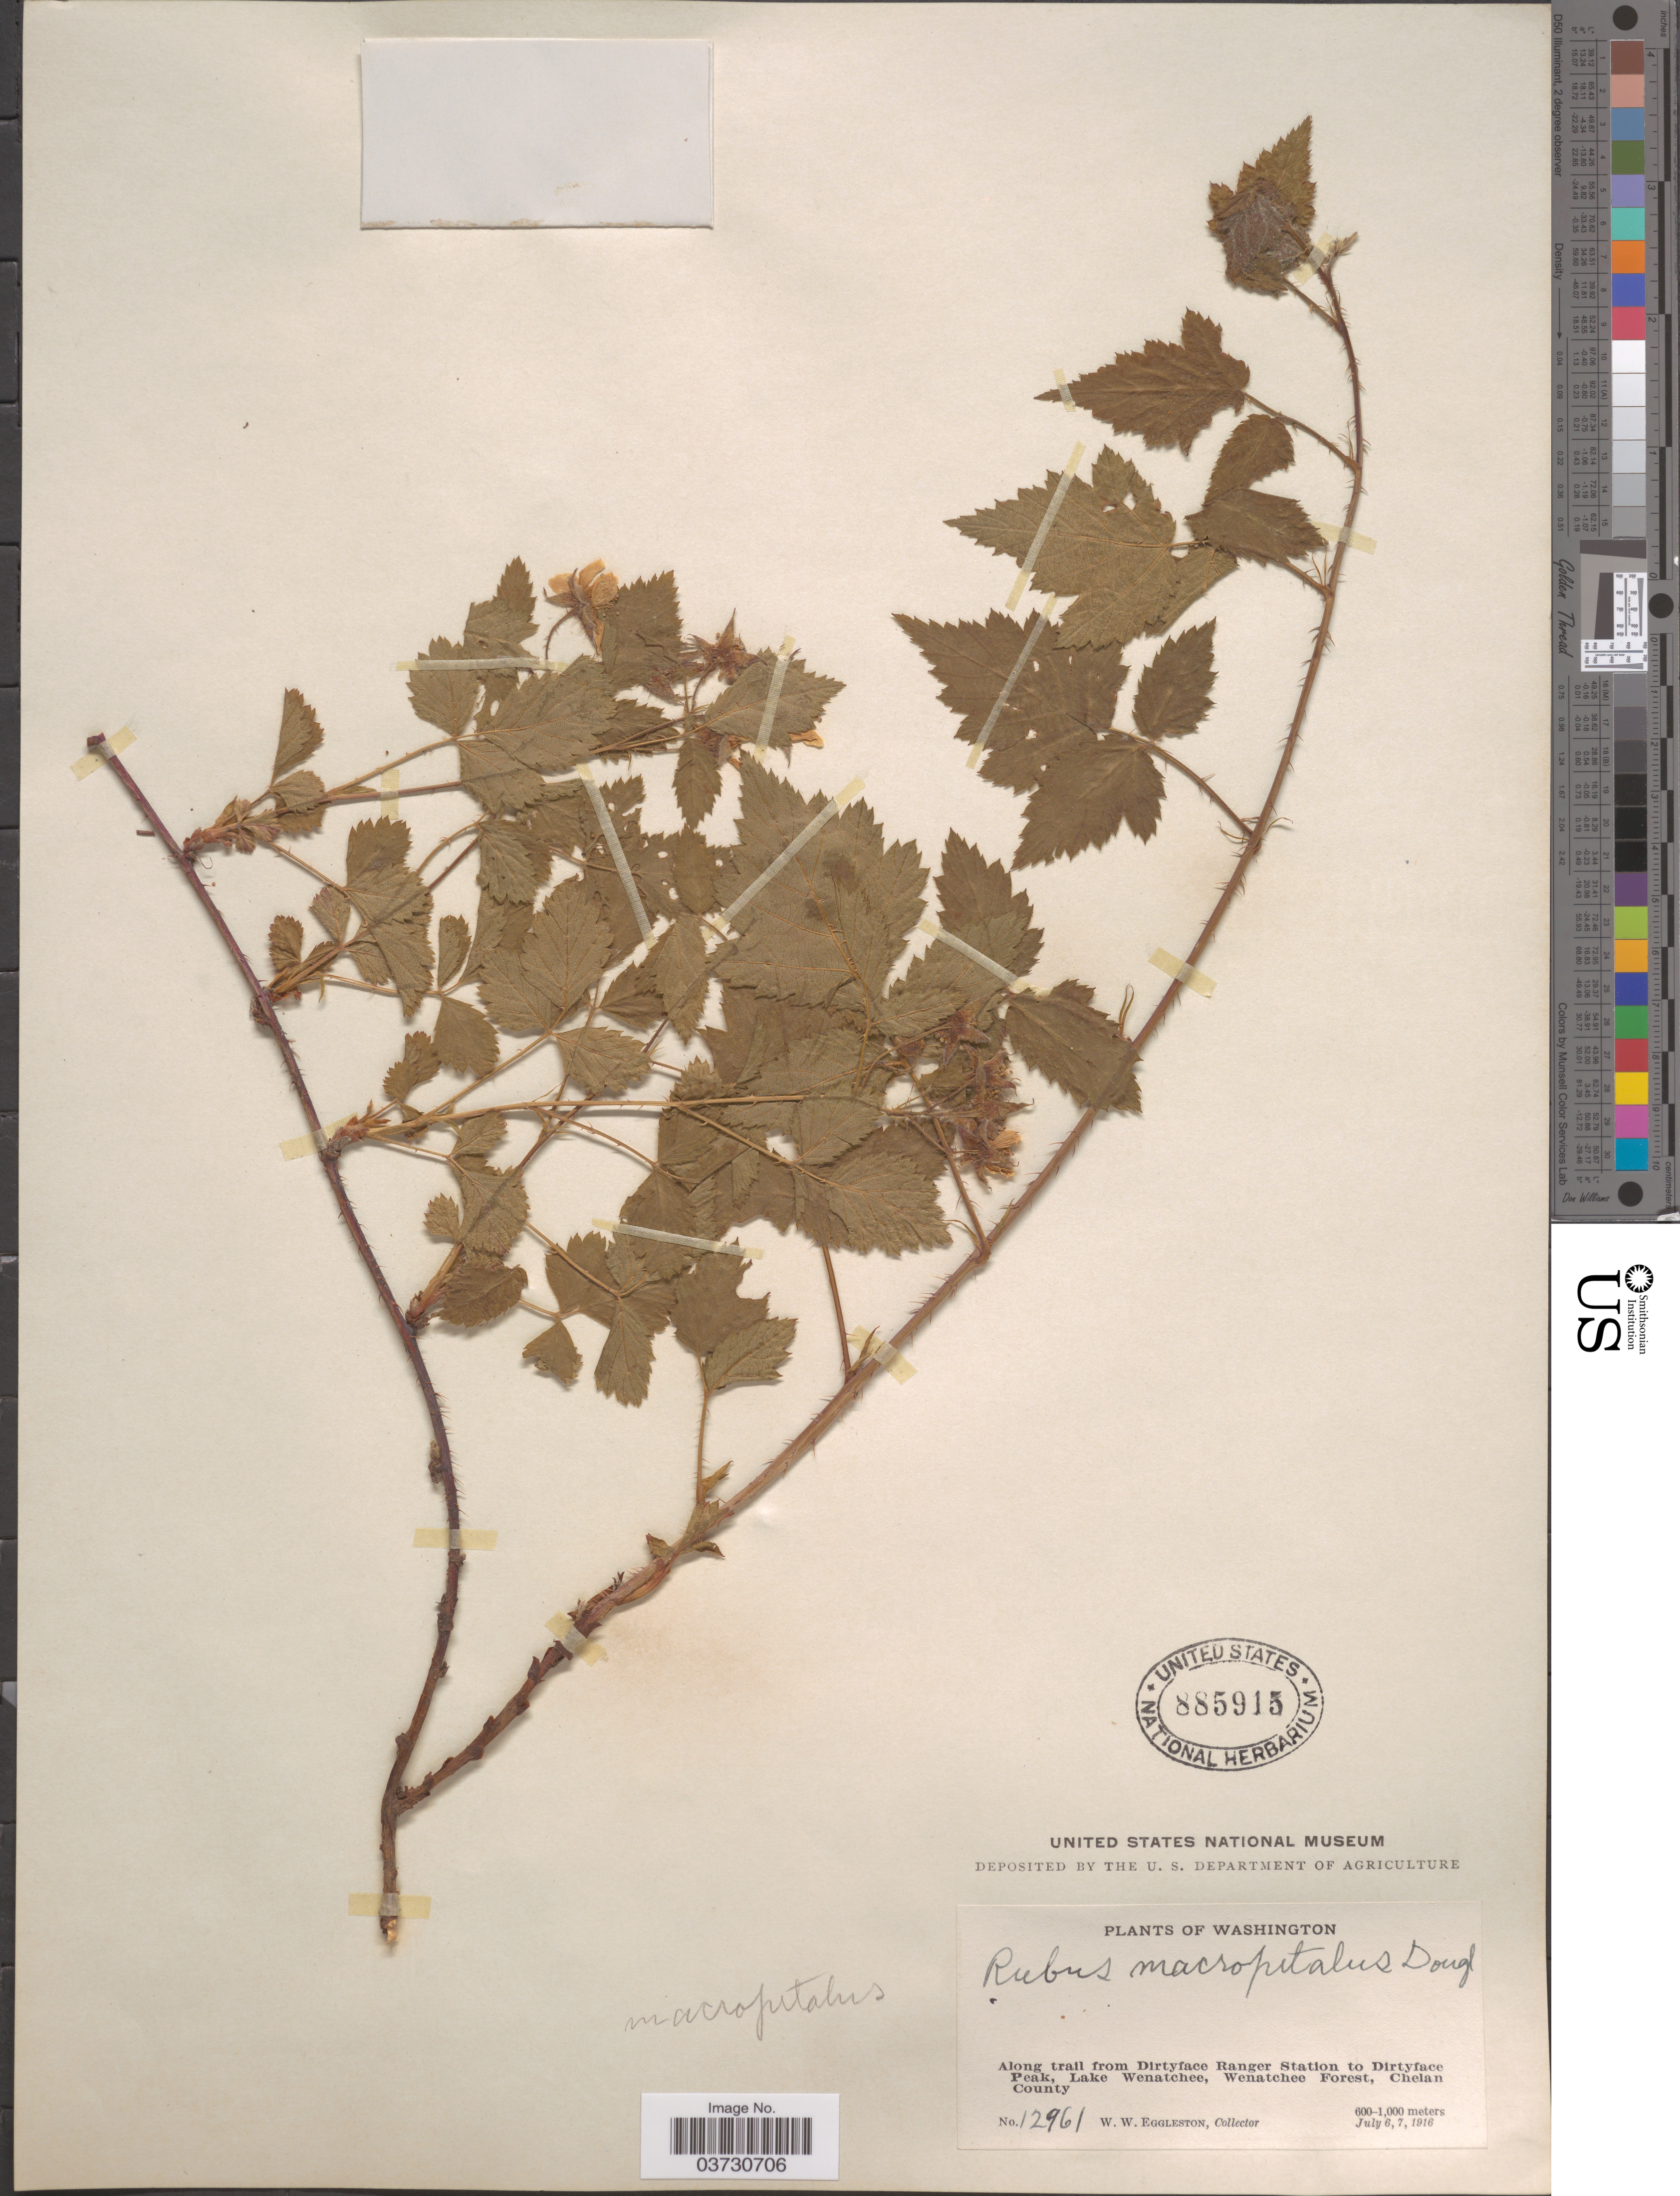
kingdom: Plantae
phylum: Tracheophyta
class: Magnoliopsida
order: Rosales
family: Rosaceae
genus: Rubus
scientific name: Rubus macropetalus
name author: Douglas ex Hook.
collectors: W. W. Eggleston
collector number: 12961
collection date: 1916-07-06/1916-07-07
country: United States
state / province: Washington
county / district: Chelan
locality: Along trail from Dirtyface Ranger Station to Dirtyface Peak, Lake Wenatchee, Wenatchee Forest, Chelan County.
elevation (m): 600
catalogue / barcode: US 885915